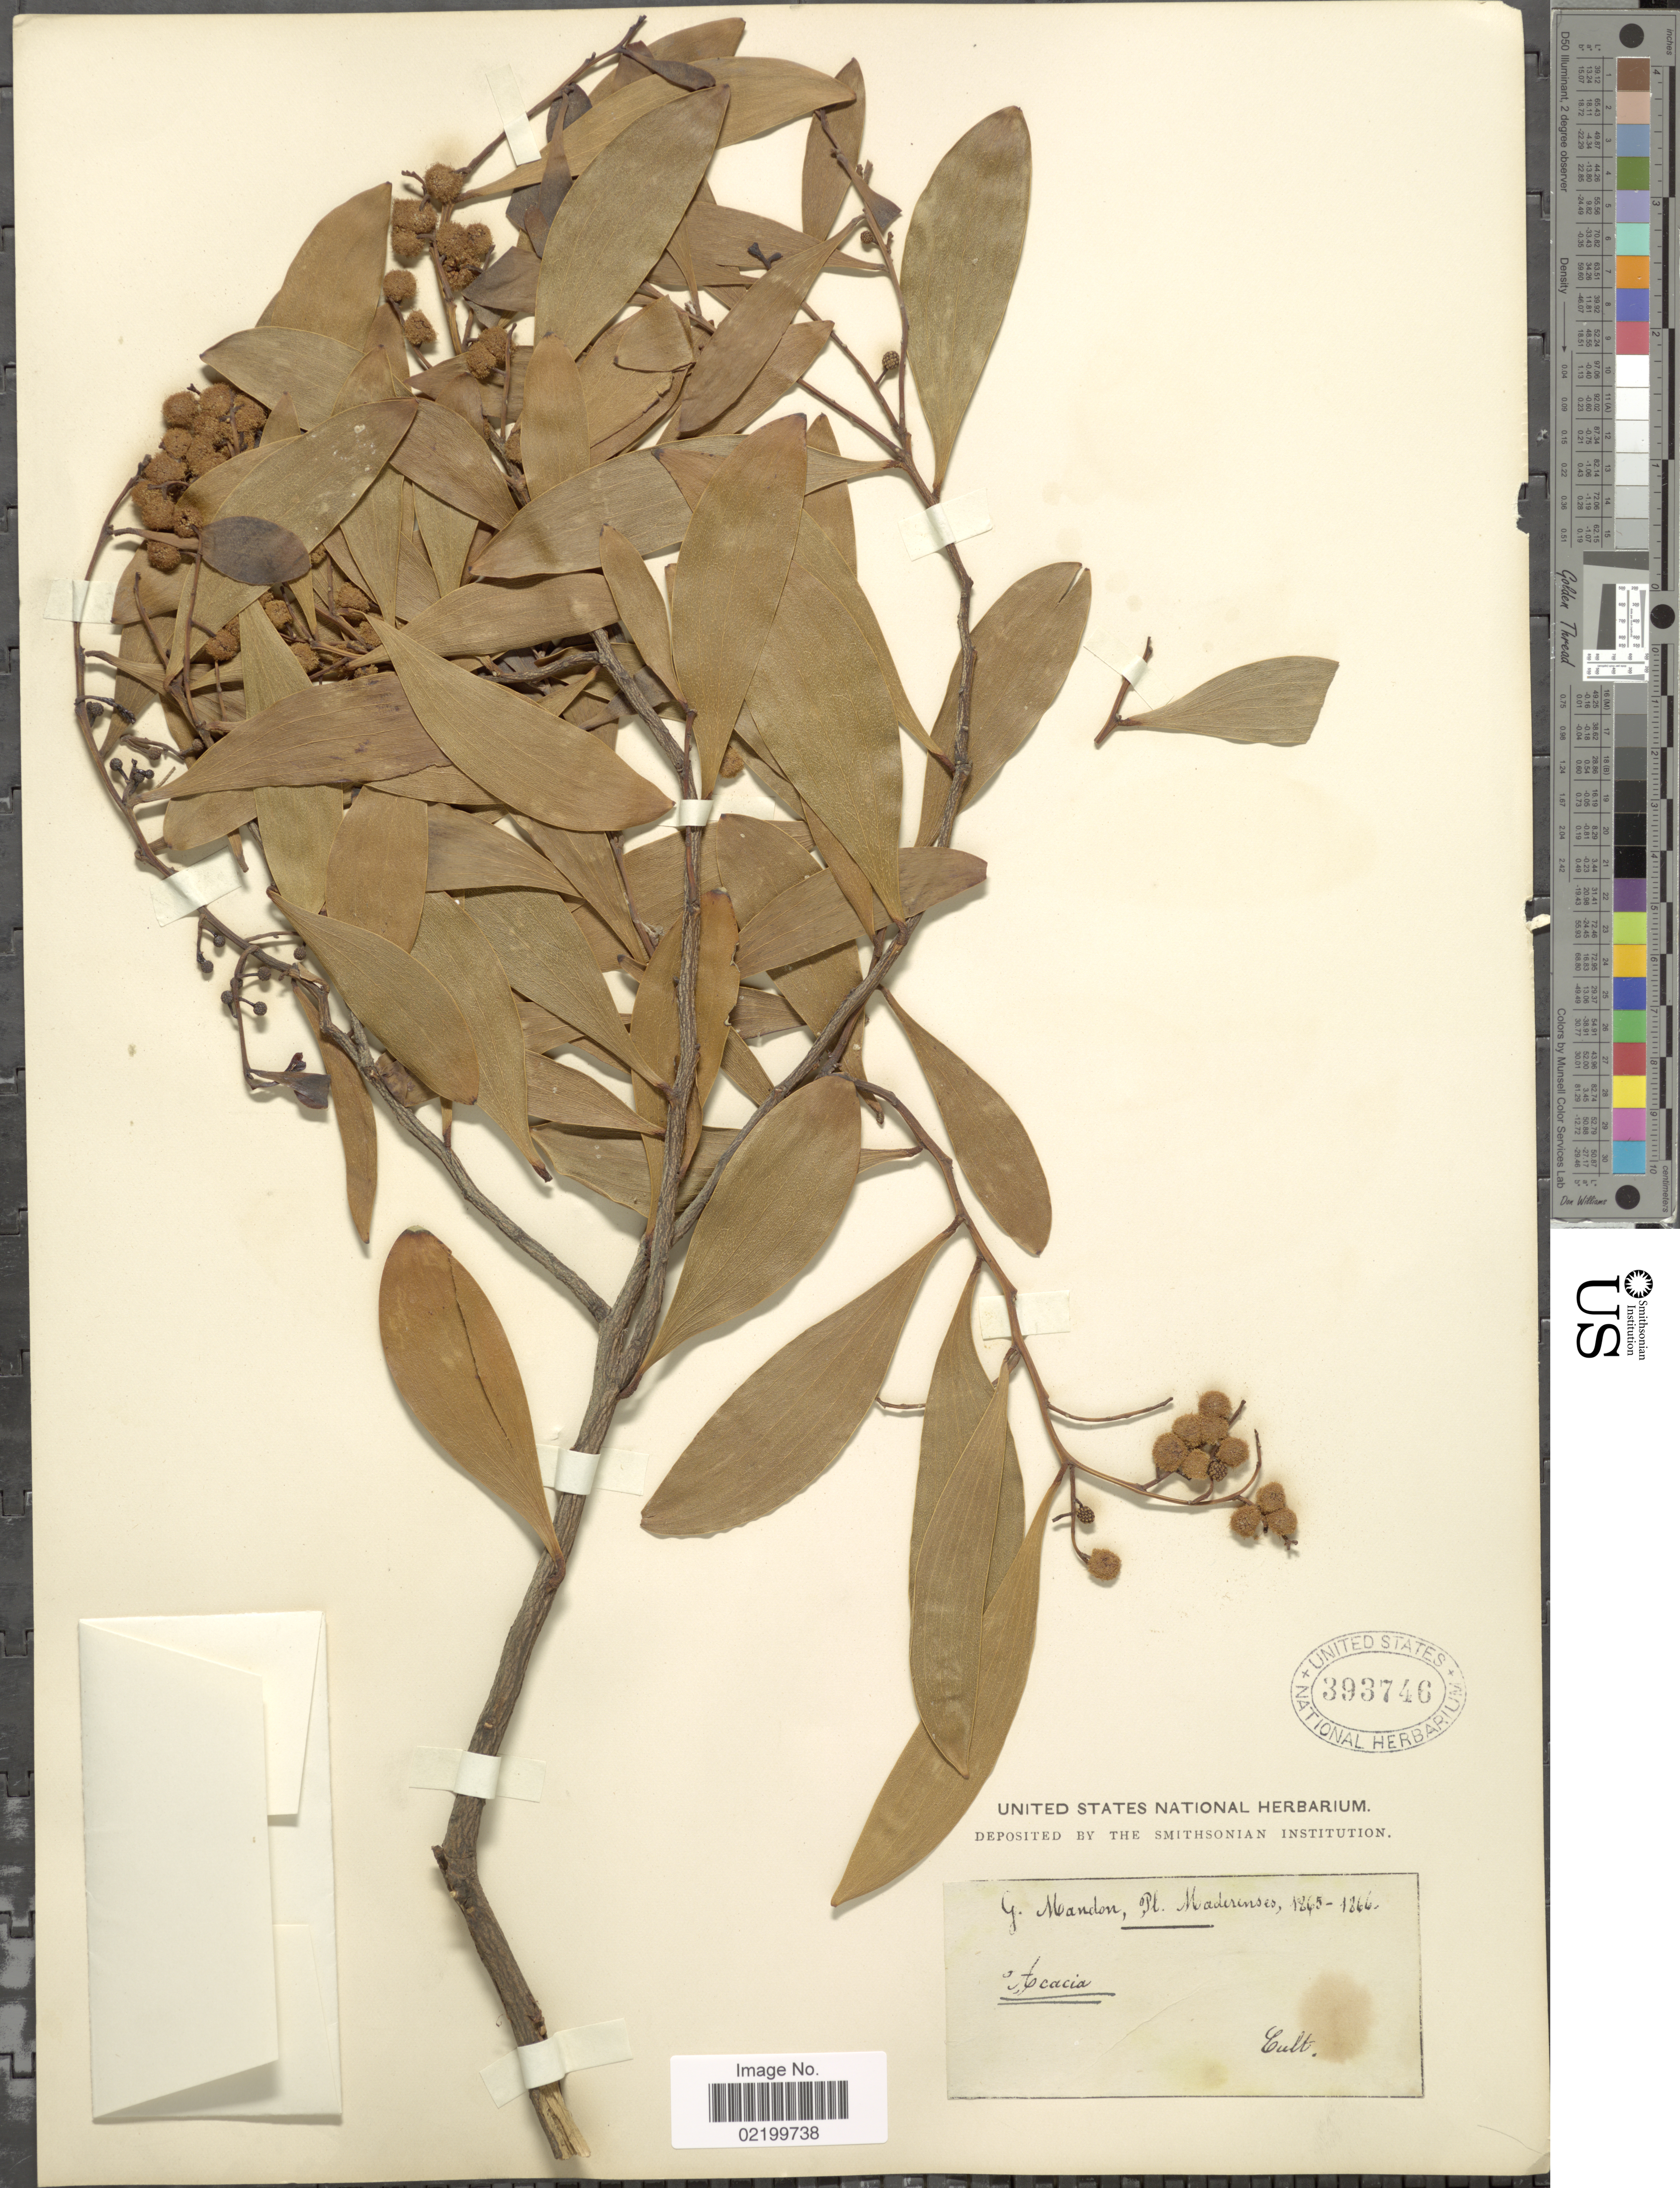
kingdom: Plantae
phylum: Tracheophyta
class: Magnoliopsida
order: Fabales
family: Fabaceae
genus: Acacia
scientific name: Acacia sp.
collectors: G. Mandon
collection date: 1865/1866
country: Portugal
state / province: Madeira (Aut. Reg.)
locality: Pl. Maderenses.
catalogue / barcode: US 393746